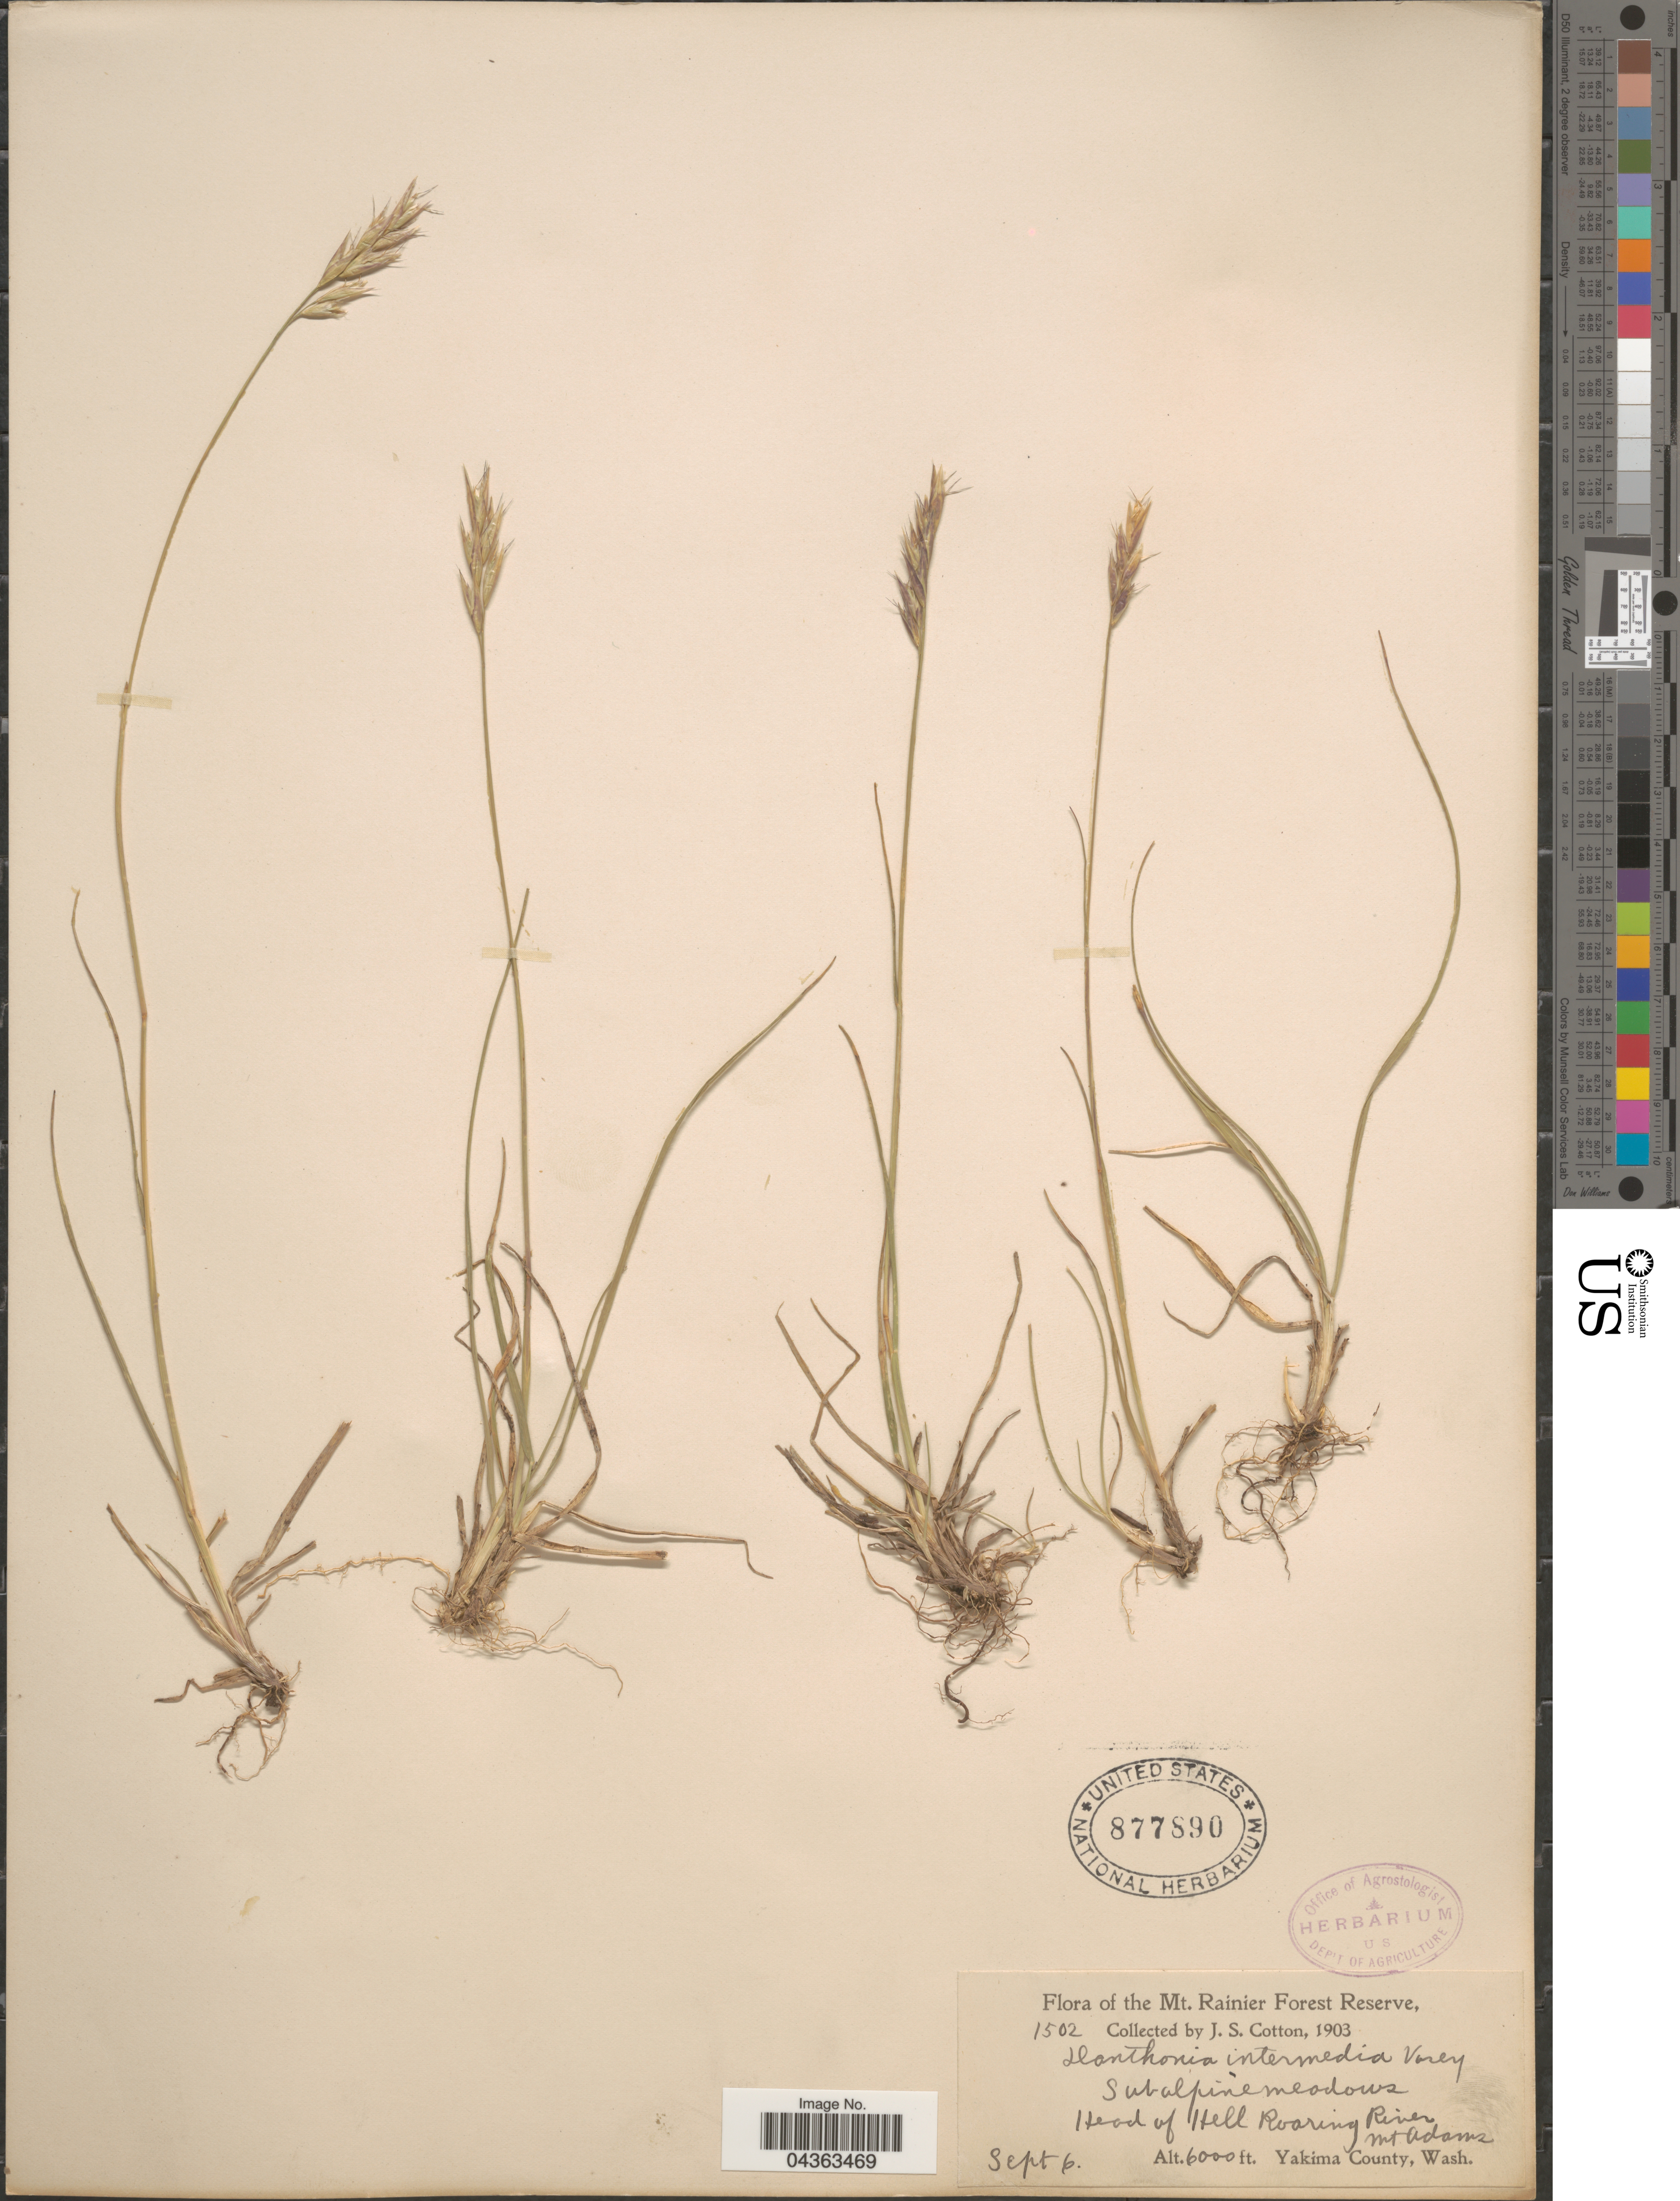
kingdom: Plantae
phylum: Tracheophyta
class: Liliopsida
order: Poales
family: Poaceae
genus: Danthonia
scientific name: Danthonia intermedia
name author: Vasey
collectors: J. S. Cotton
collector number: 1502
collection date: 1903-09-06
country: United States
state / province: Washington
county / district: Yakima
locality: The Mt. Rainier Forest Reserve. Subalpine meadows. Head of Hell Roaring River. Mt. Adams. Yakima County.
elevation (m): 1829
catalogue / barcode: US 877890